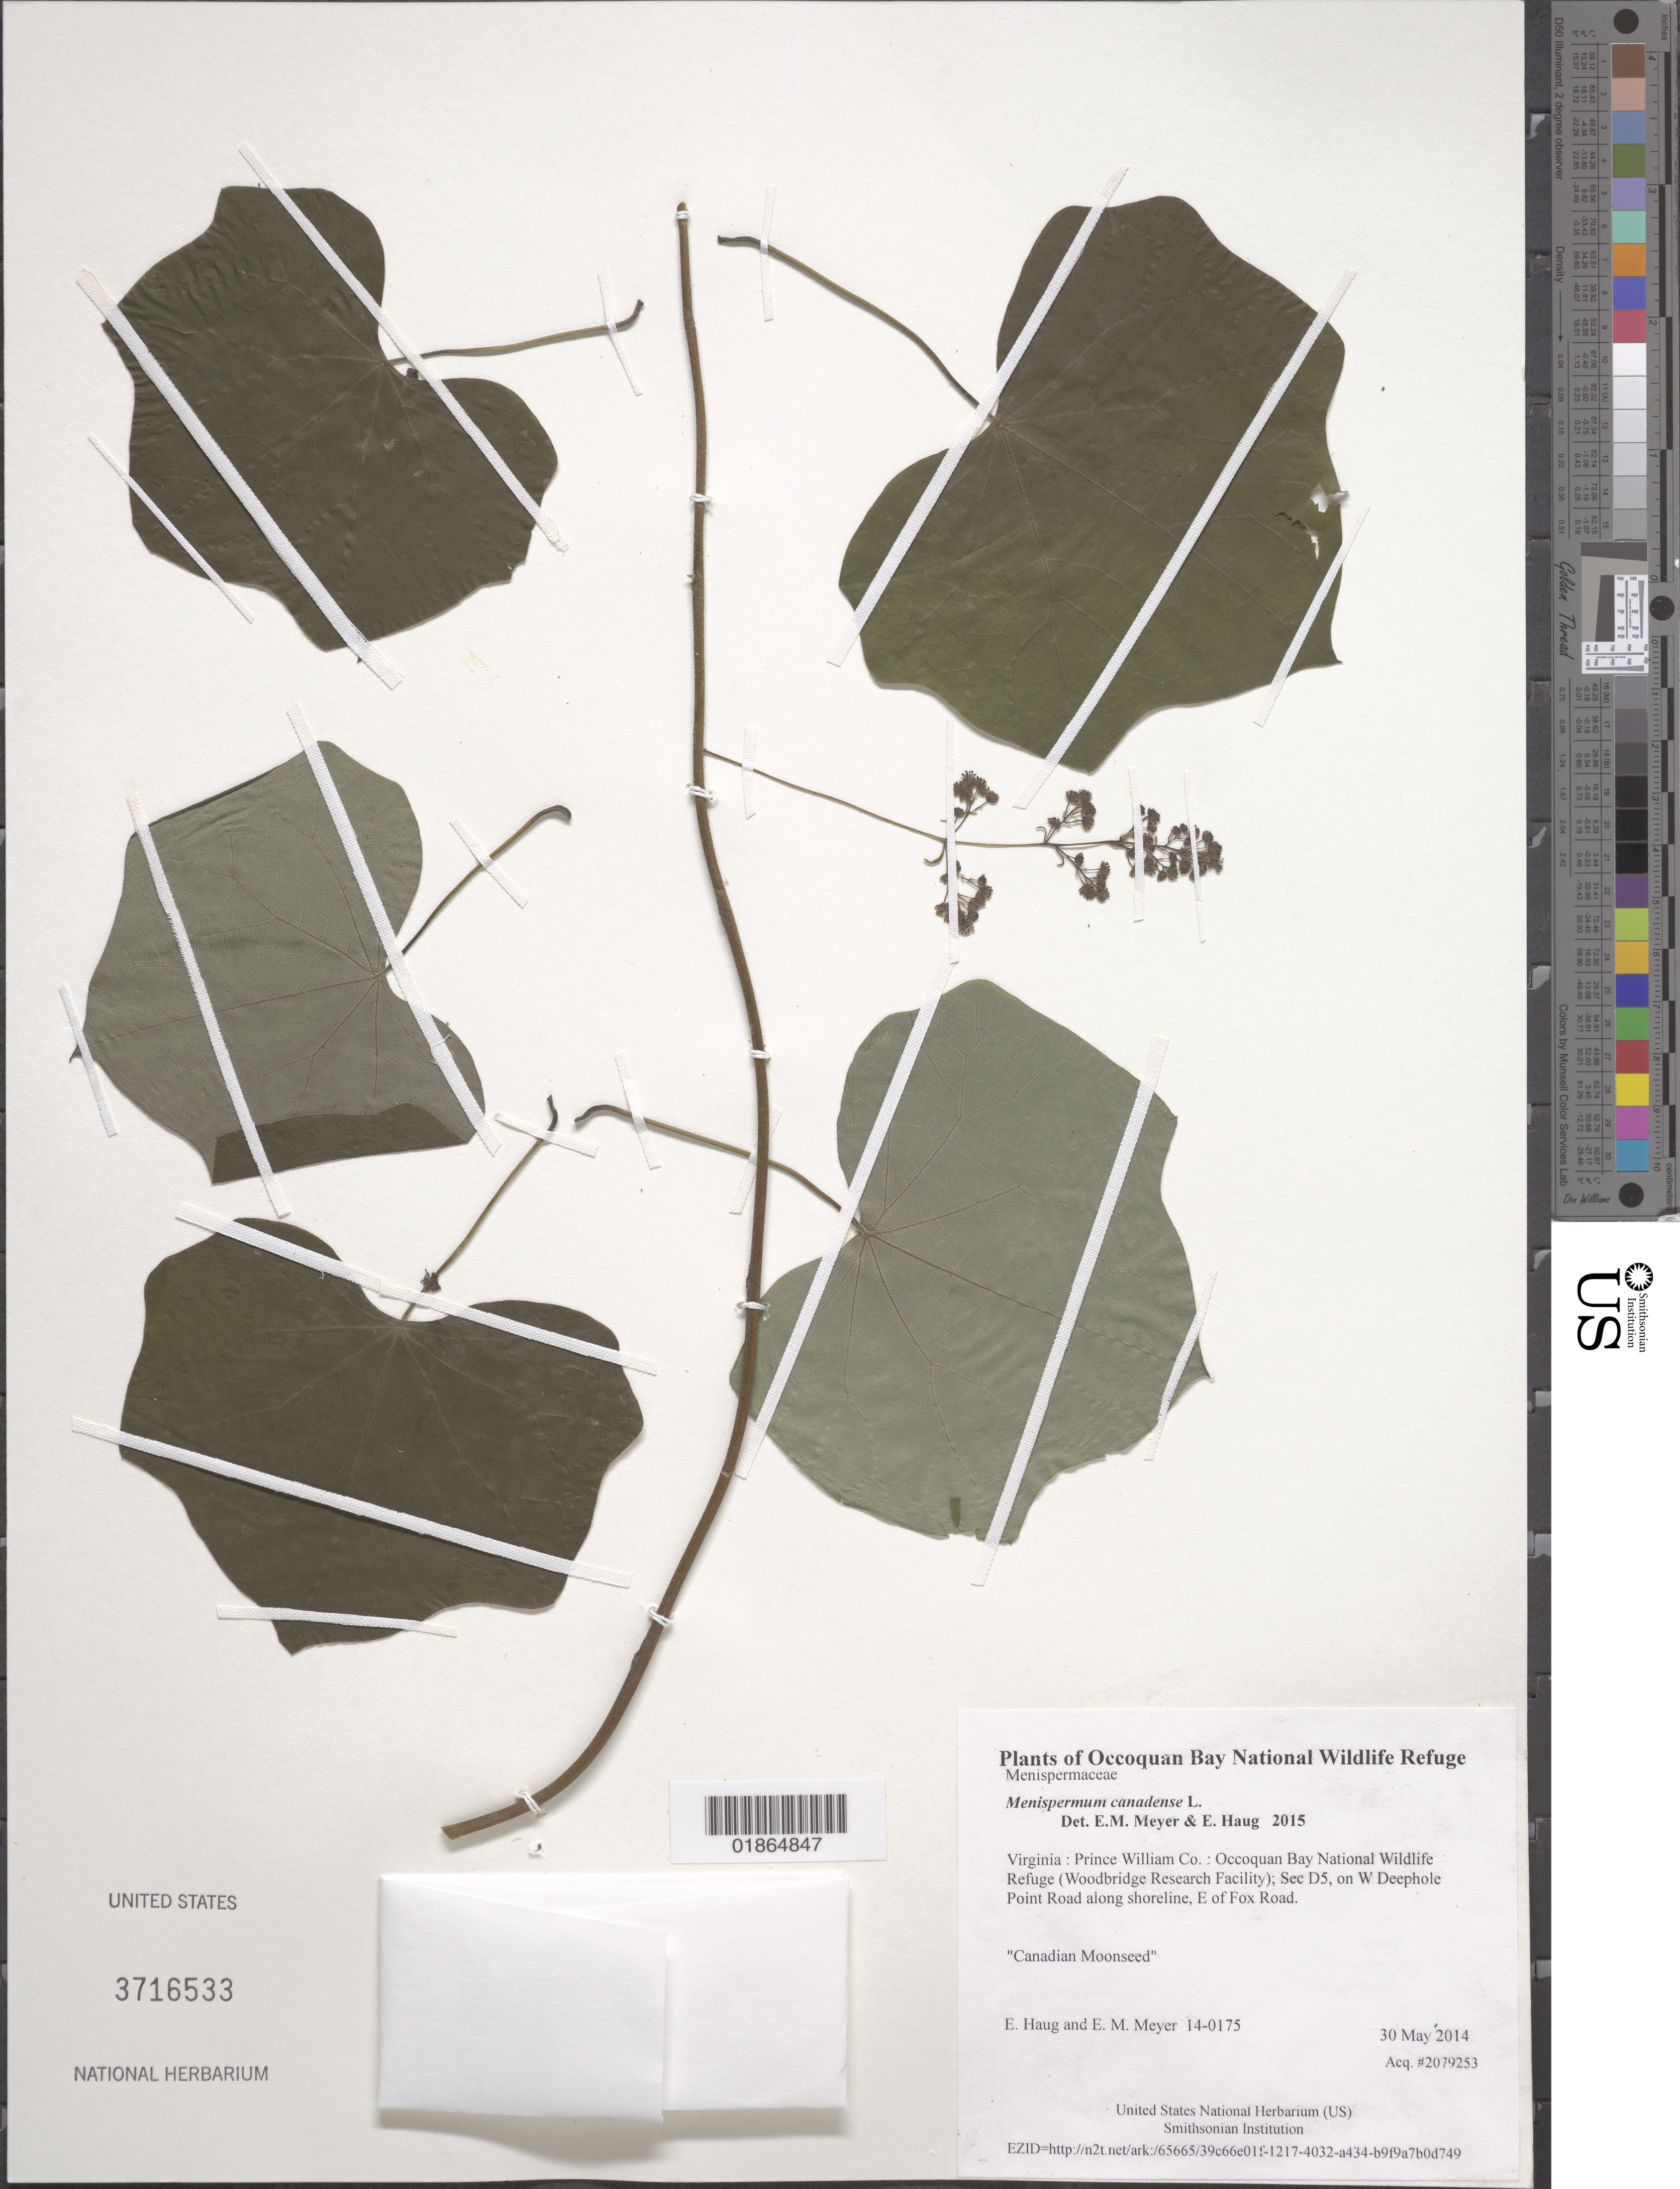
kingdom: Plantae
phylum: Tracheophyta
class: Magnoliopsida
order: Ranunculales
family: Menispermaceae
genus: Menispermum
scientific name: Menispermum canadense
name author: L.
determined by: Meyer, E. M.; Haug, E.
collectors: E. Haug & E. M. Meyer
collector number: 14-0175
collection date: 2014-05-30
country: United States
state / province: Virginia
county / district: Prince William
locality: Occoquan Bay National Wildlife Refuge (Woodbridge Research Facility); Sec D5, on W Deephole Point Road along shoreline, E of Fox Road.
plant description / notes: Canadian Moonseed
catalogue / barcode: US 3716533